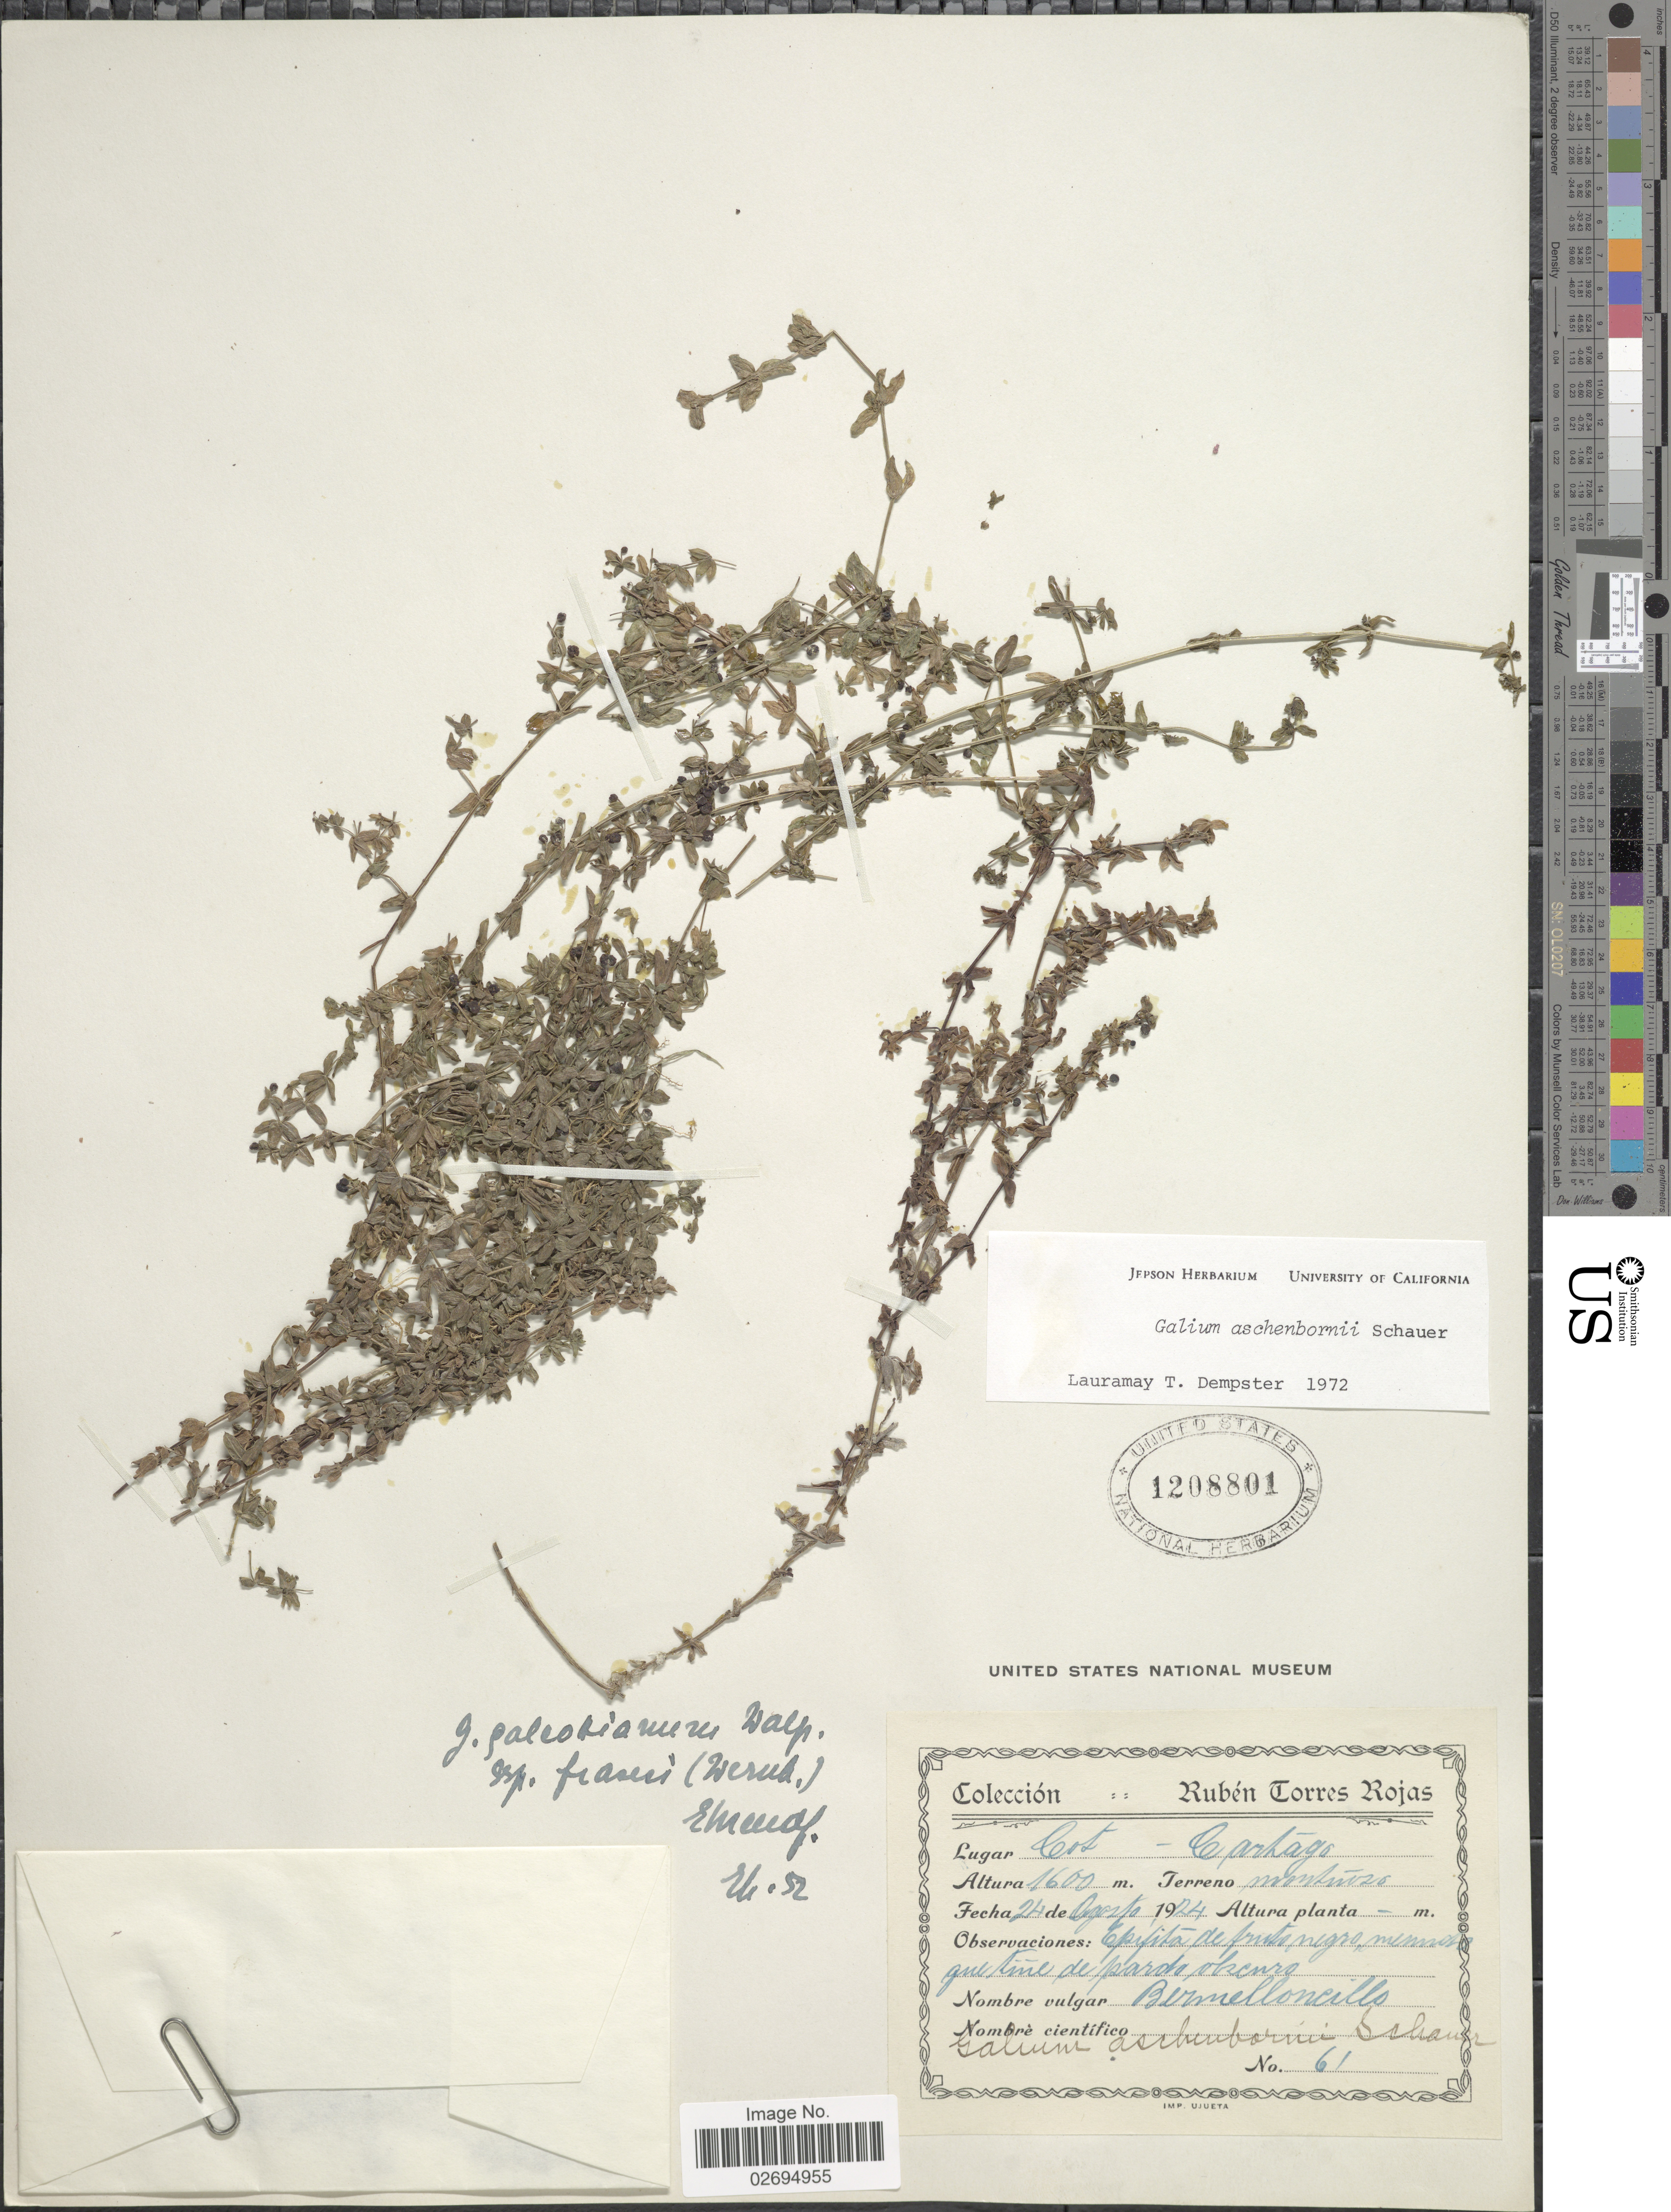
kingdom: Plantae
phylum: Tracheophyta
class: Magnoliopsida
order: Gentianales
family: Rubiaceae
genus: Galium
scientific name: Galium aschenbornii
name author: Schauer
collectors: R. Torres Rojas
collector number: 61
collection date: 1924-08-24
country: Costa Rica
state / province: Cartago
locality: Est. Cartago, Terreno montuoso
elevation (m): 1600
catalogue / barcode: US 1208801